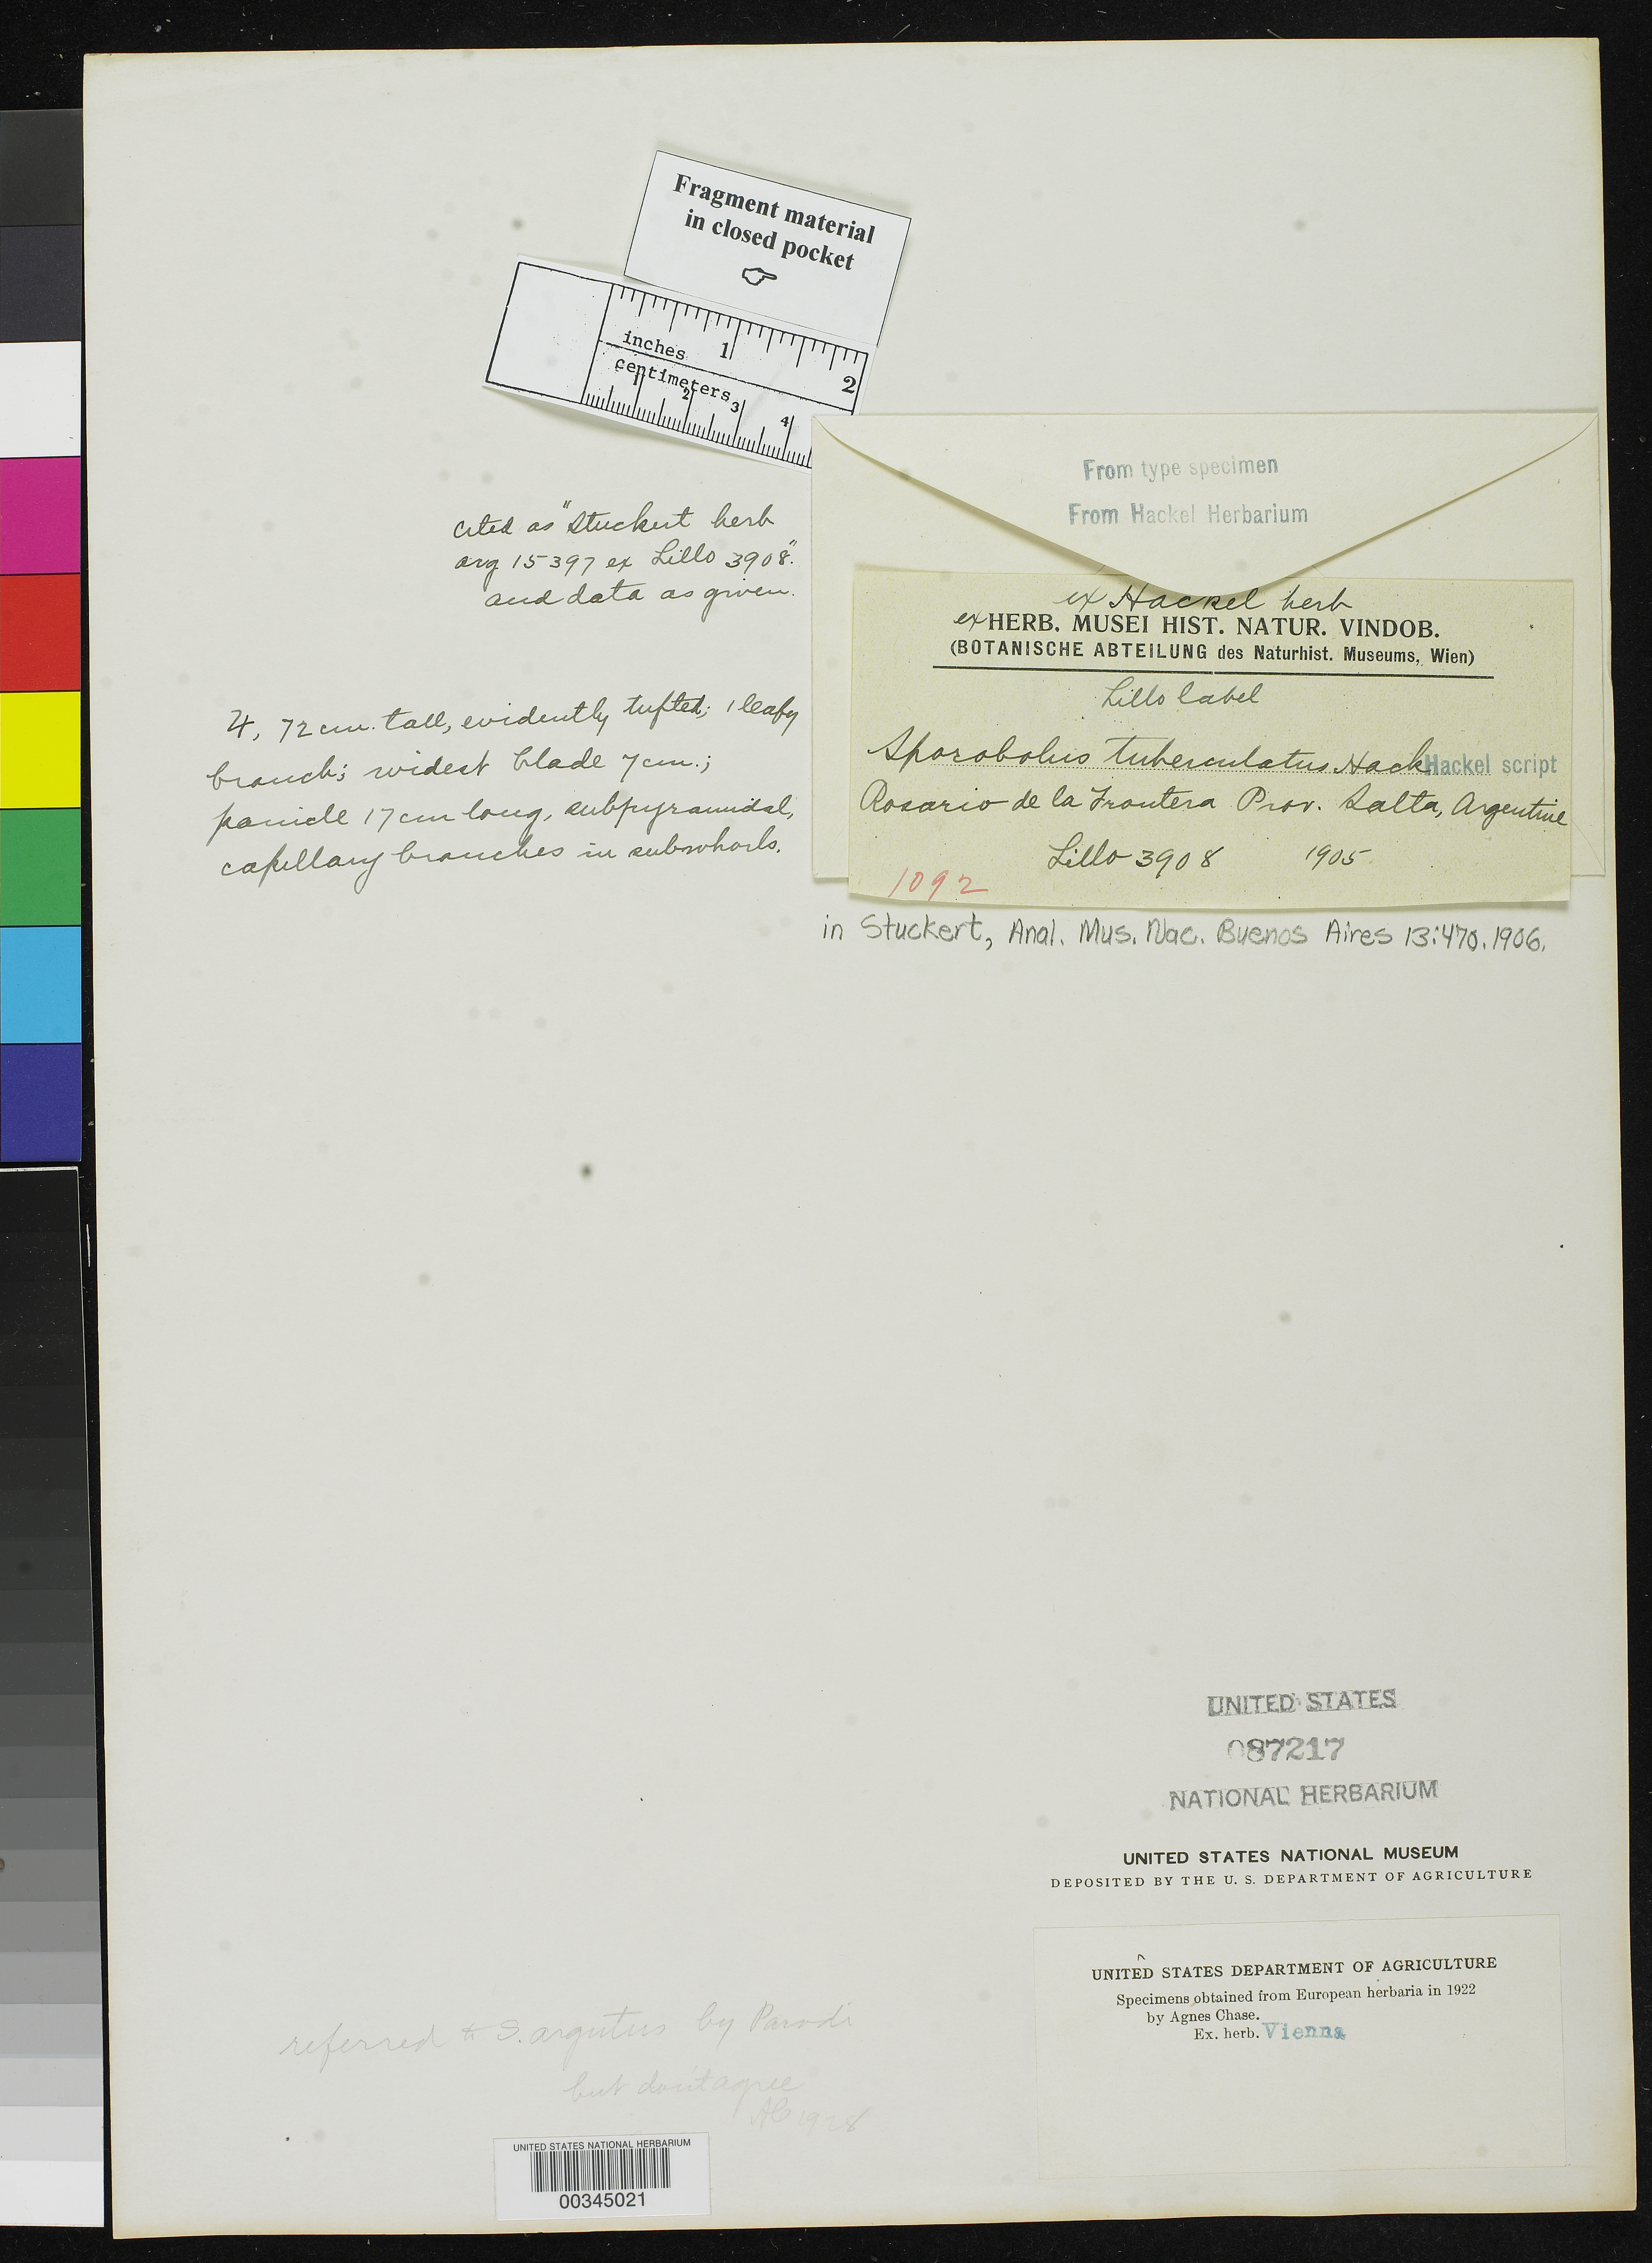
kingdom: Plantae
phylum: Tracheophyta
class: Liliopsida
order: Poales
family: Poaceae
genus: Sporobolus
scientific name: Sporobolus tuberculatus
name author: Hack. in Stuck.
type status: Type Fragment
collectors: M. Lillo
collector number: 3908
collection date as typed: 1905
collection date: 1905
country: Argentina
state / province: Salta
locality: Rosario de La Frontera.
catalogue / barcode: US 87217